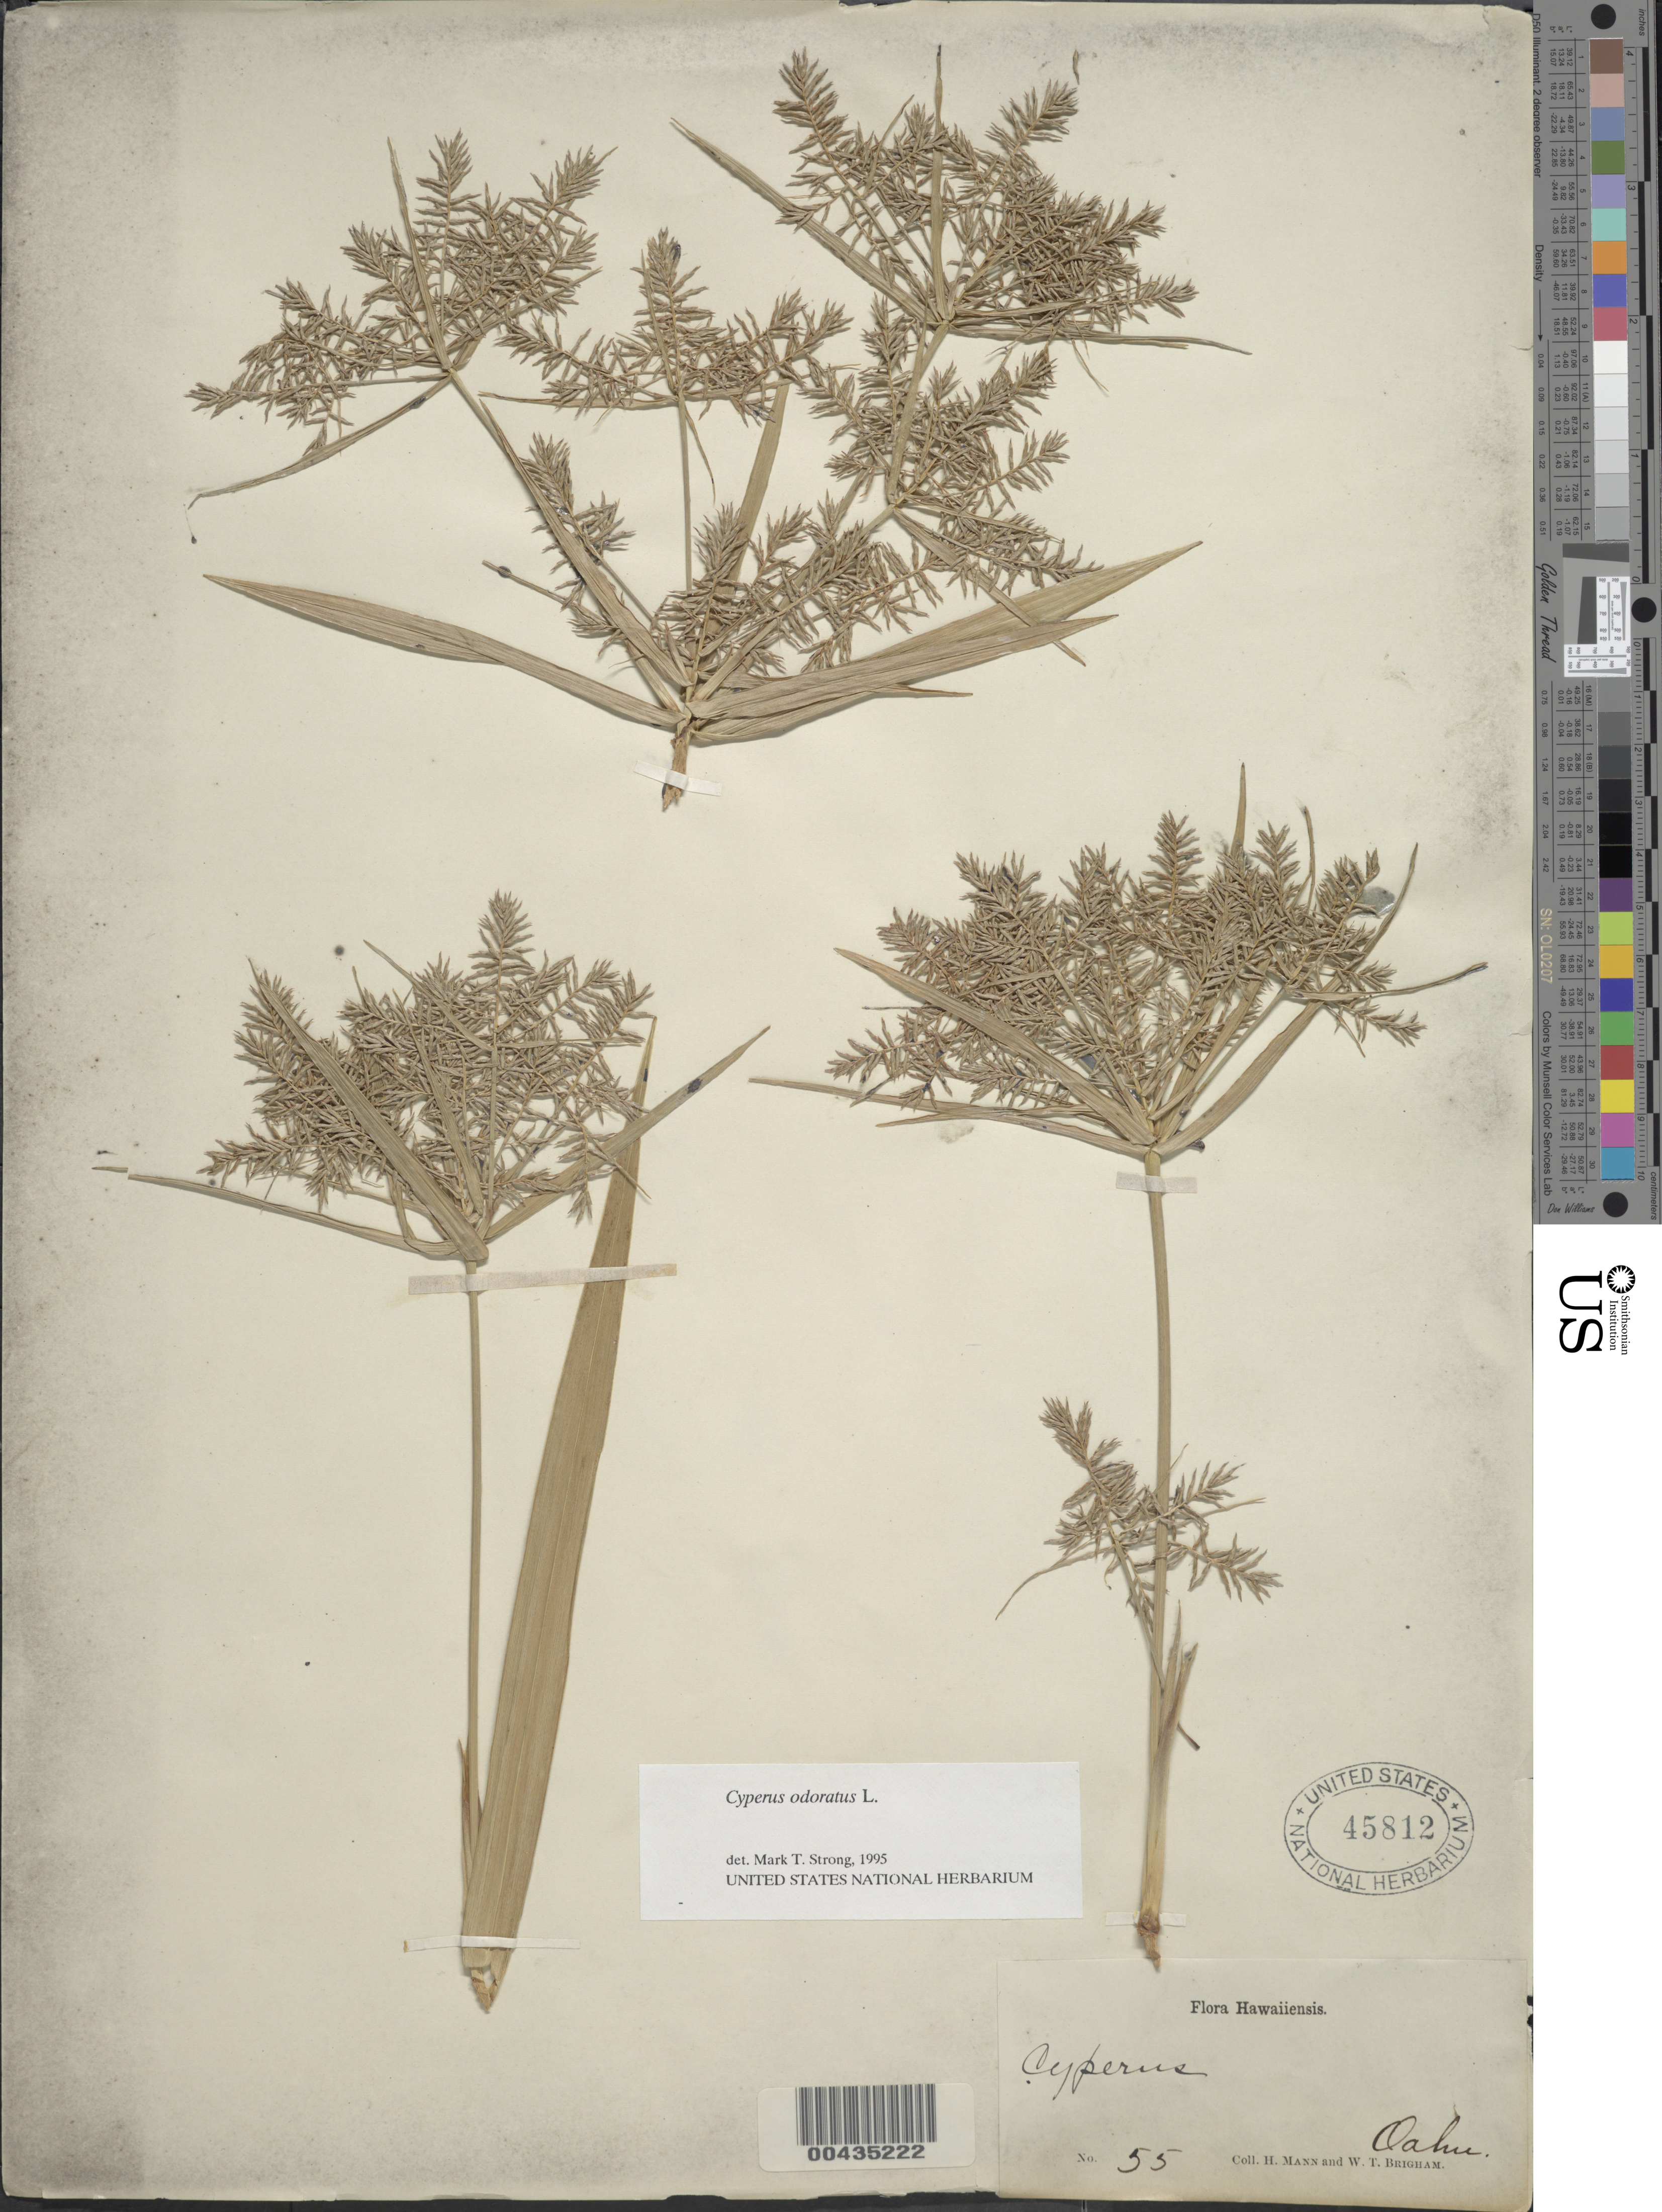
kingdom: Plantae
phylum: Tracheophyta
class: Liliopsida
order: Poales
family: Cyperaceae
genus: Cyperus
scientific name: Cyperus prescottianus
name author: Hook. & Arn.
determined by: Wagner, W. L., (BOT), Smithsonian Institution - National Museum of Natural History (UNITED STATES)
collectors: H. Mann & W. T. Brigham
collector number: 55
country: United States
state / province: Hawaii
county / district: Honolulu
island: Oahu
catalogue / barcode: US 45812